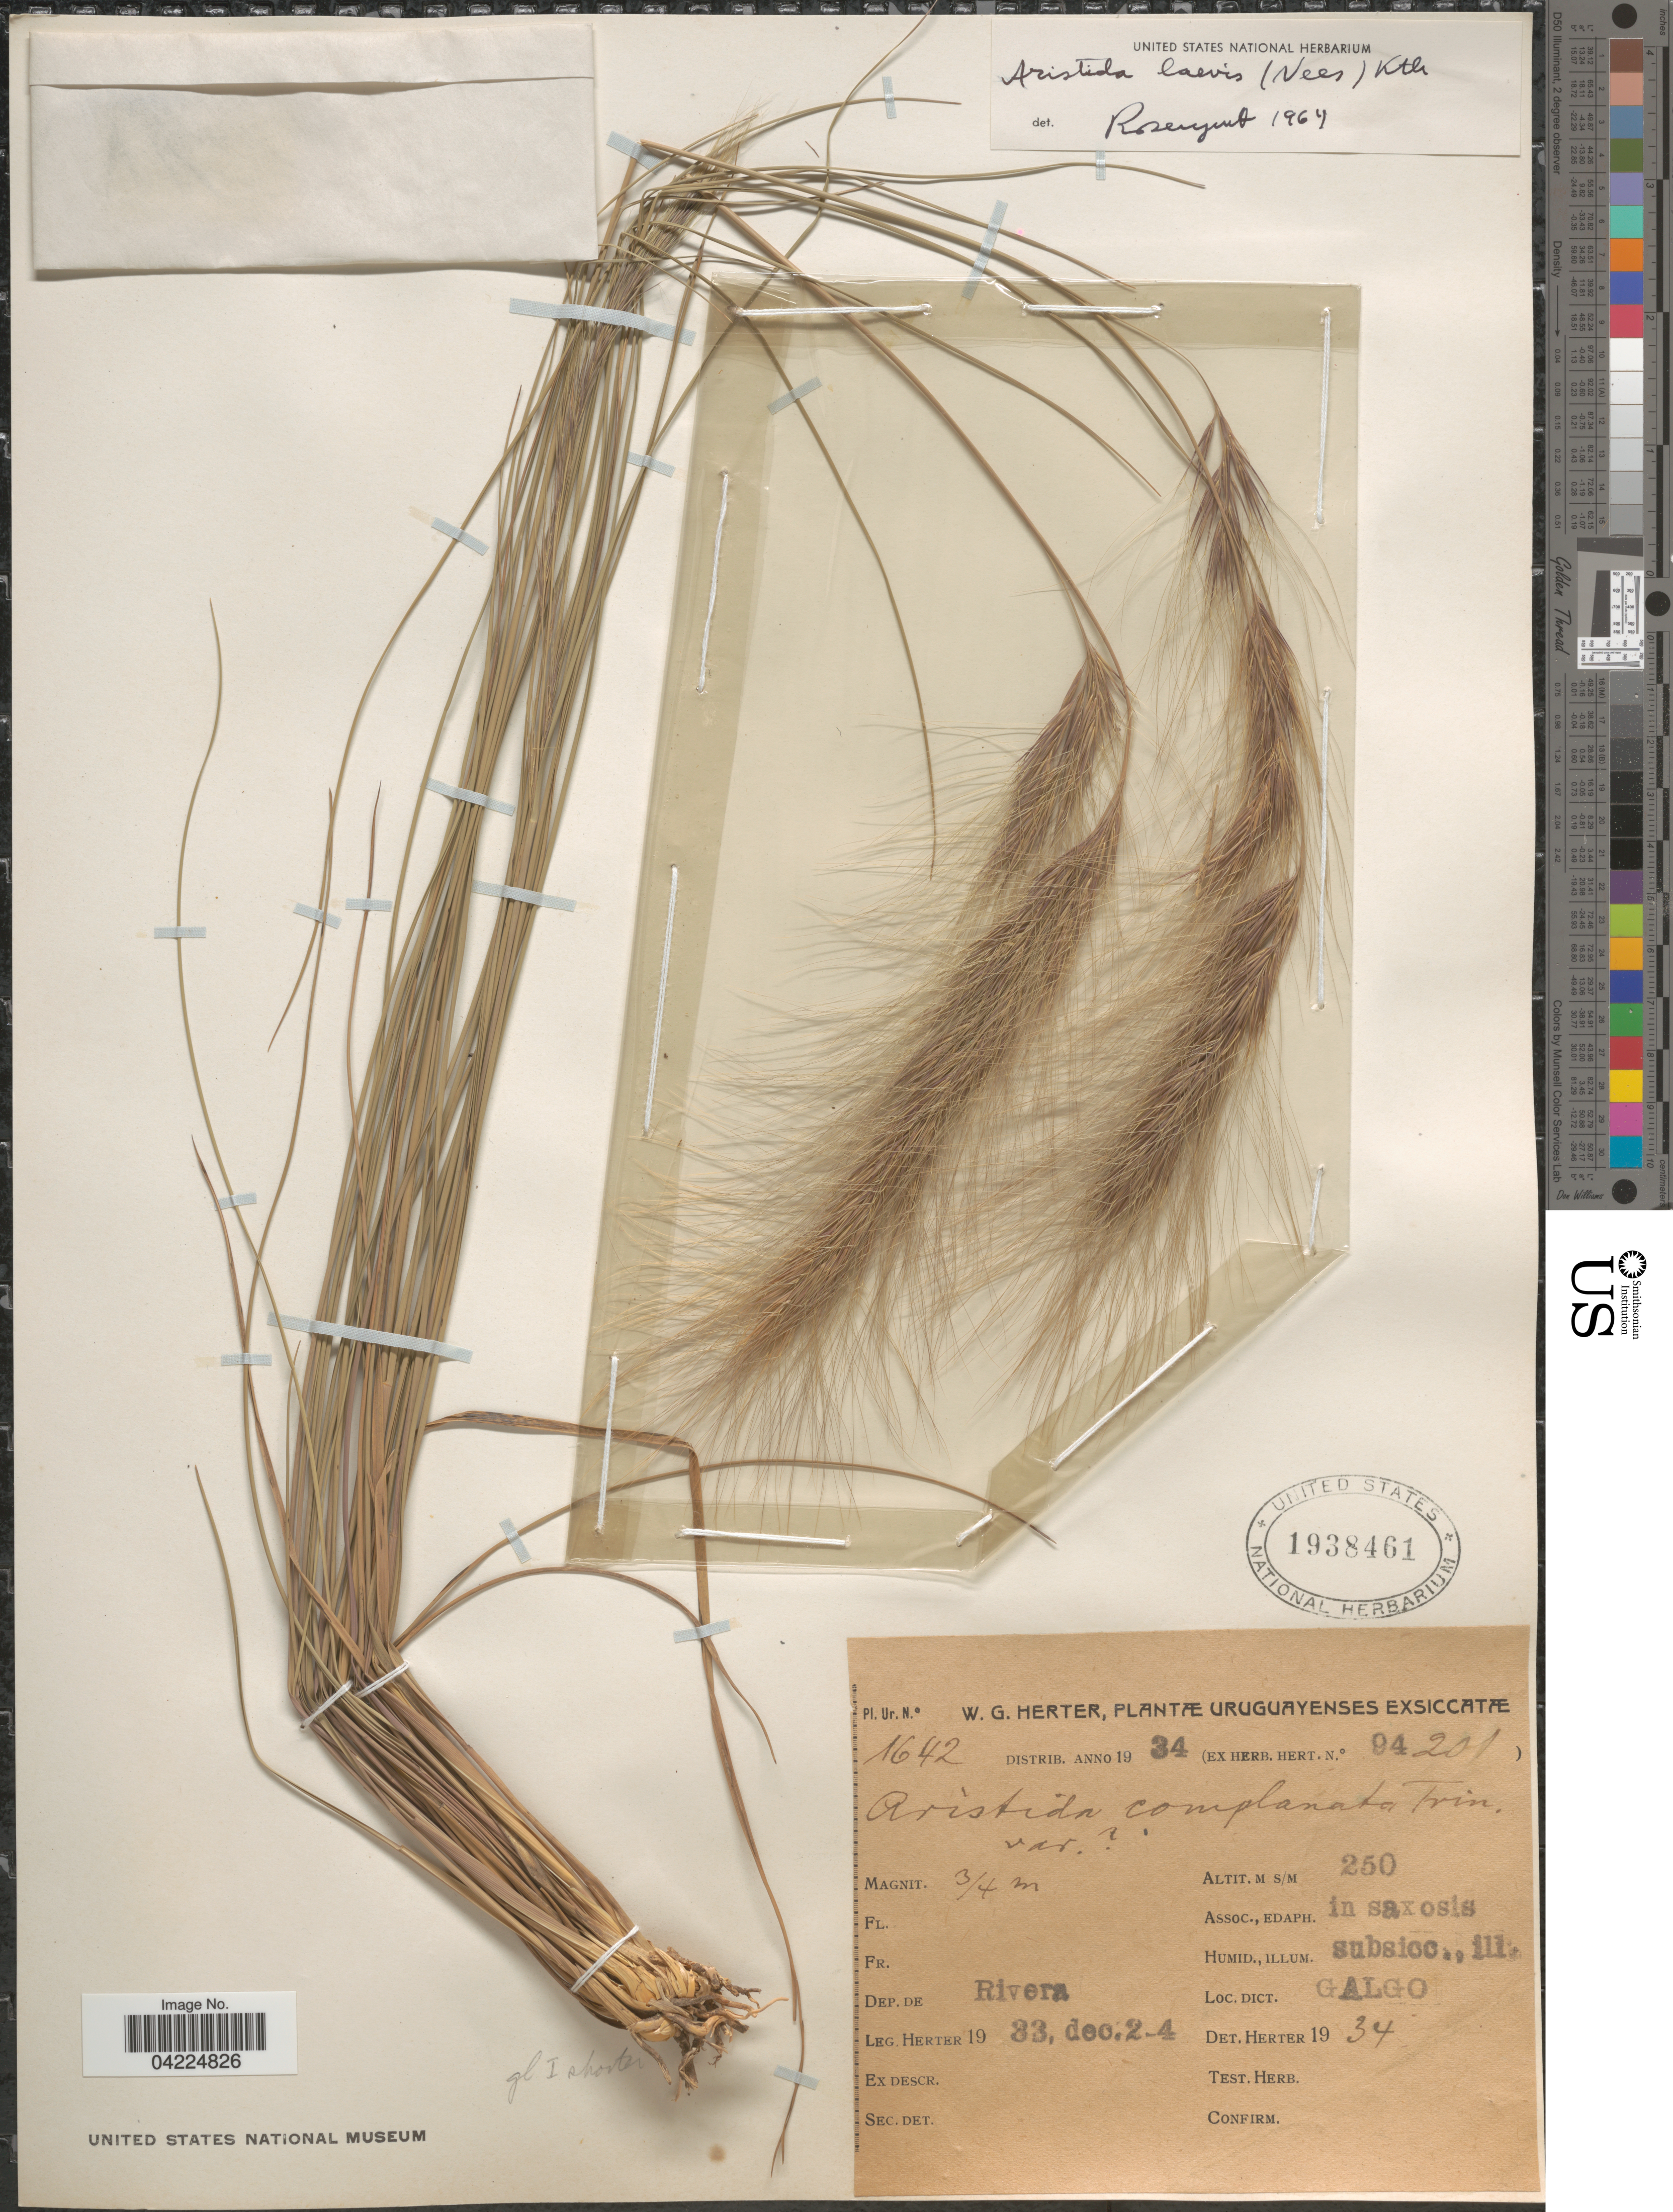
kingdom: Plantae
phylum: Tracheophyta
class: Liliopsida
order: Poales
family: Poaceae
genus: Aristida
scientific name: Aristida laevis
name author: Kunth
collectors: W. G. Herter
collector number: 1642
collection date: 1983-12-02/1983-12-04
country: Uruguay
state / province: Rivera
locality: Uruguayenses. Dep. de Rivera. Assoc., Edaph. in saxosis. Galgo.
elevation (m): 250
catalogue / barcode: US 1938461